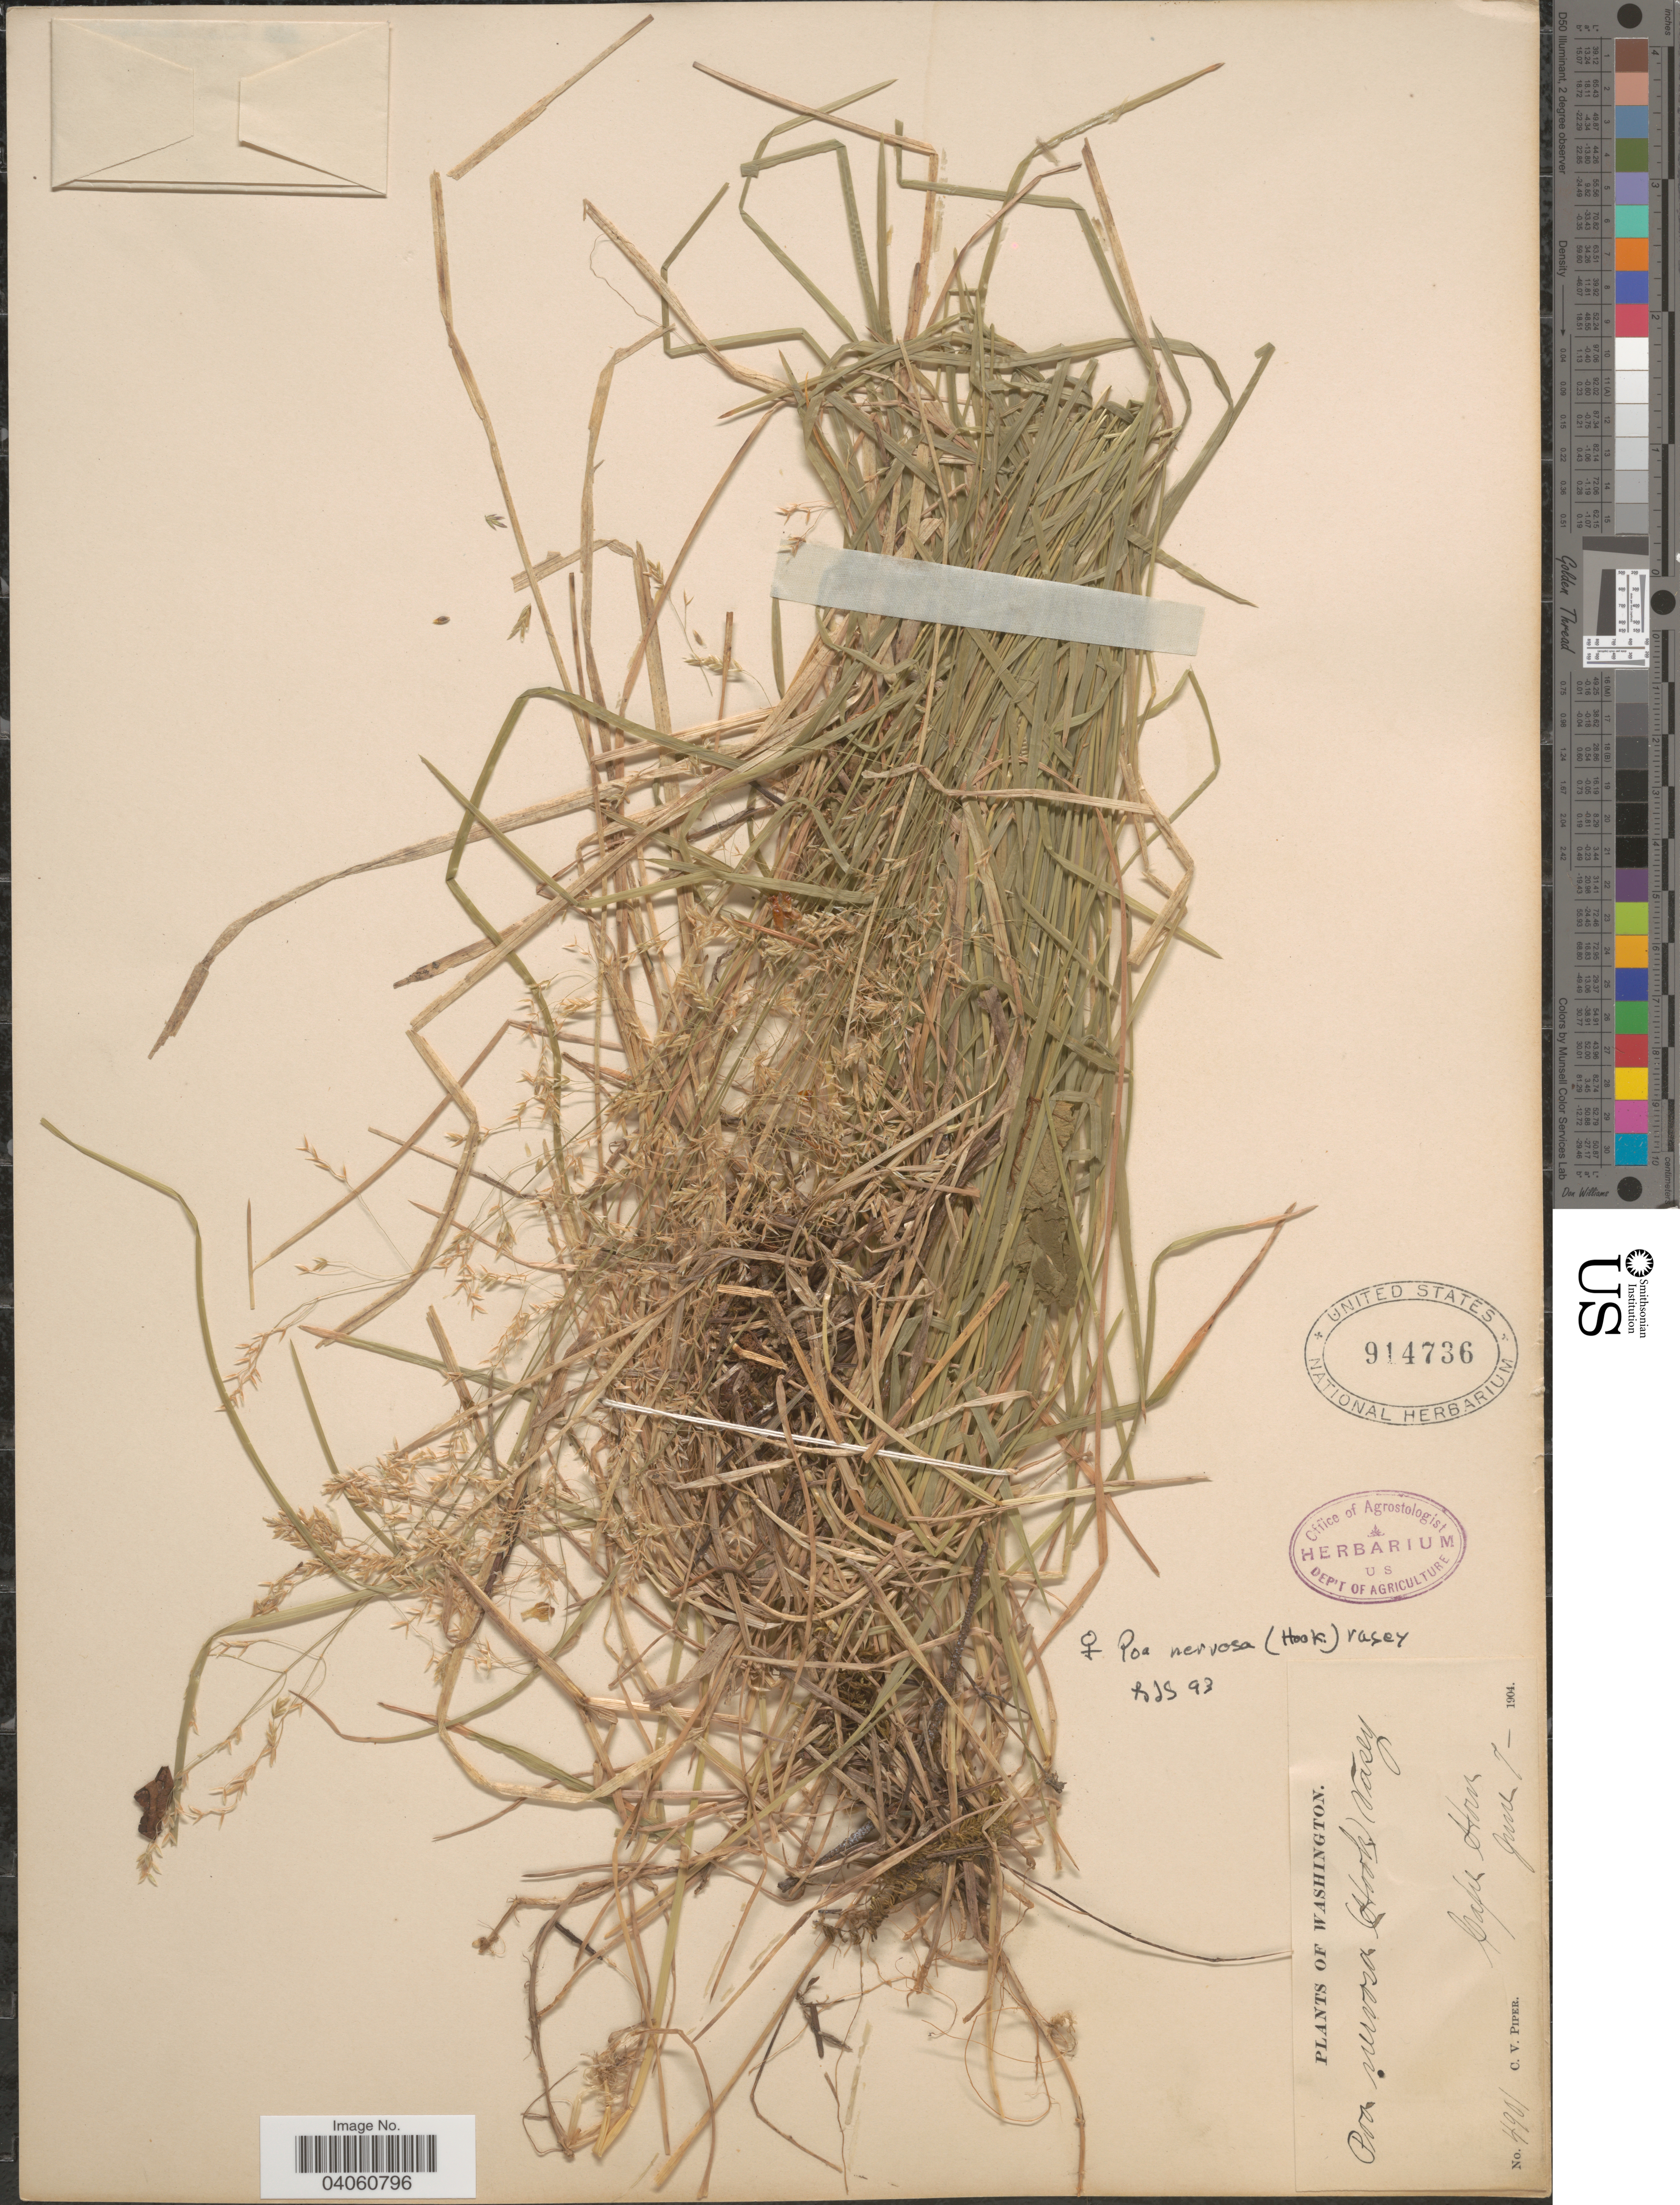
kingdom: Plantae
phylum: Tracheophyta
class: Liliopsida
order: Poales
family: Poaceae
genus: Poa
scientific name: Poa nervosa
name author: (Hook.) Vasey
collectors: C. V. Piper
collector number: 4901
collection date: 1904-06-07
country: United States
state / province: Washington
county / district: Skamania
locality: Cape Horn.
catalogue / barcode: US 914736